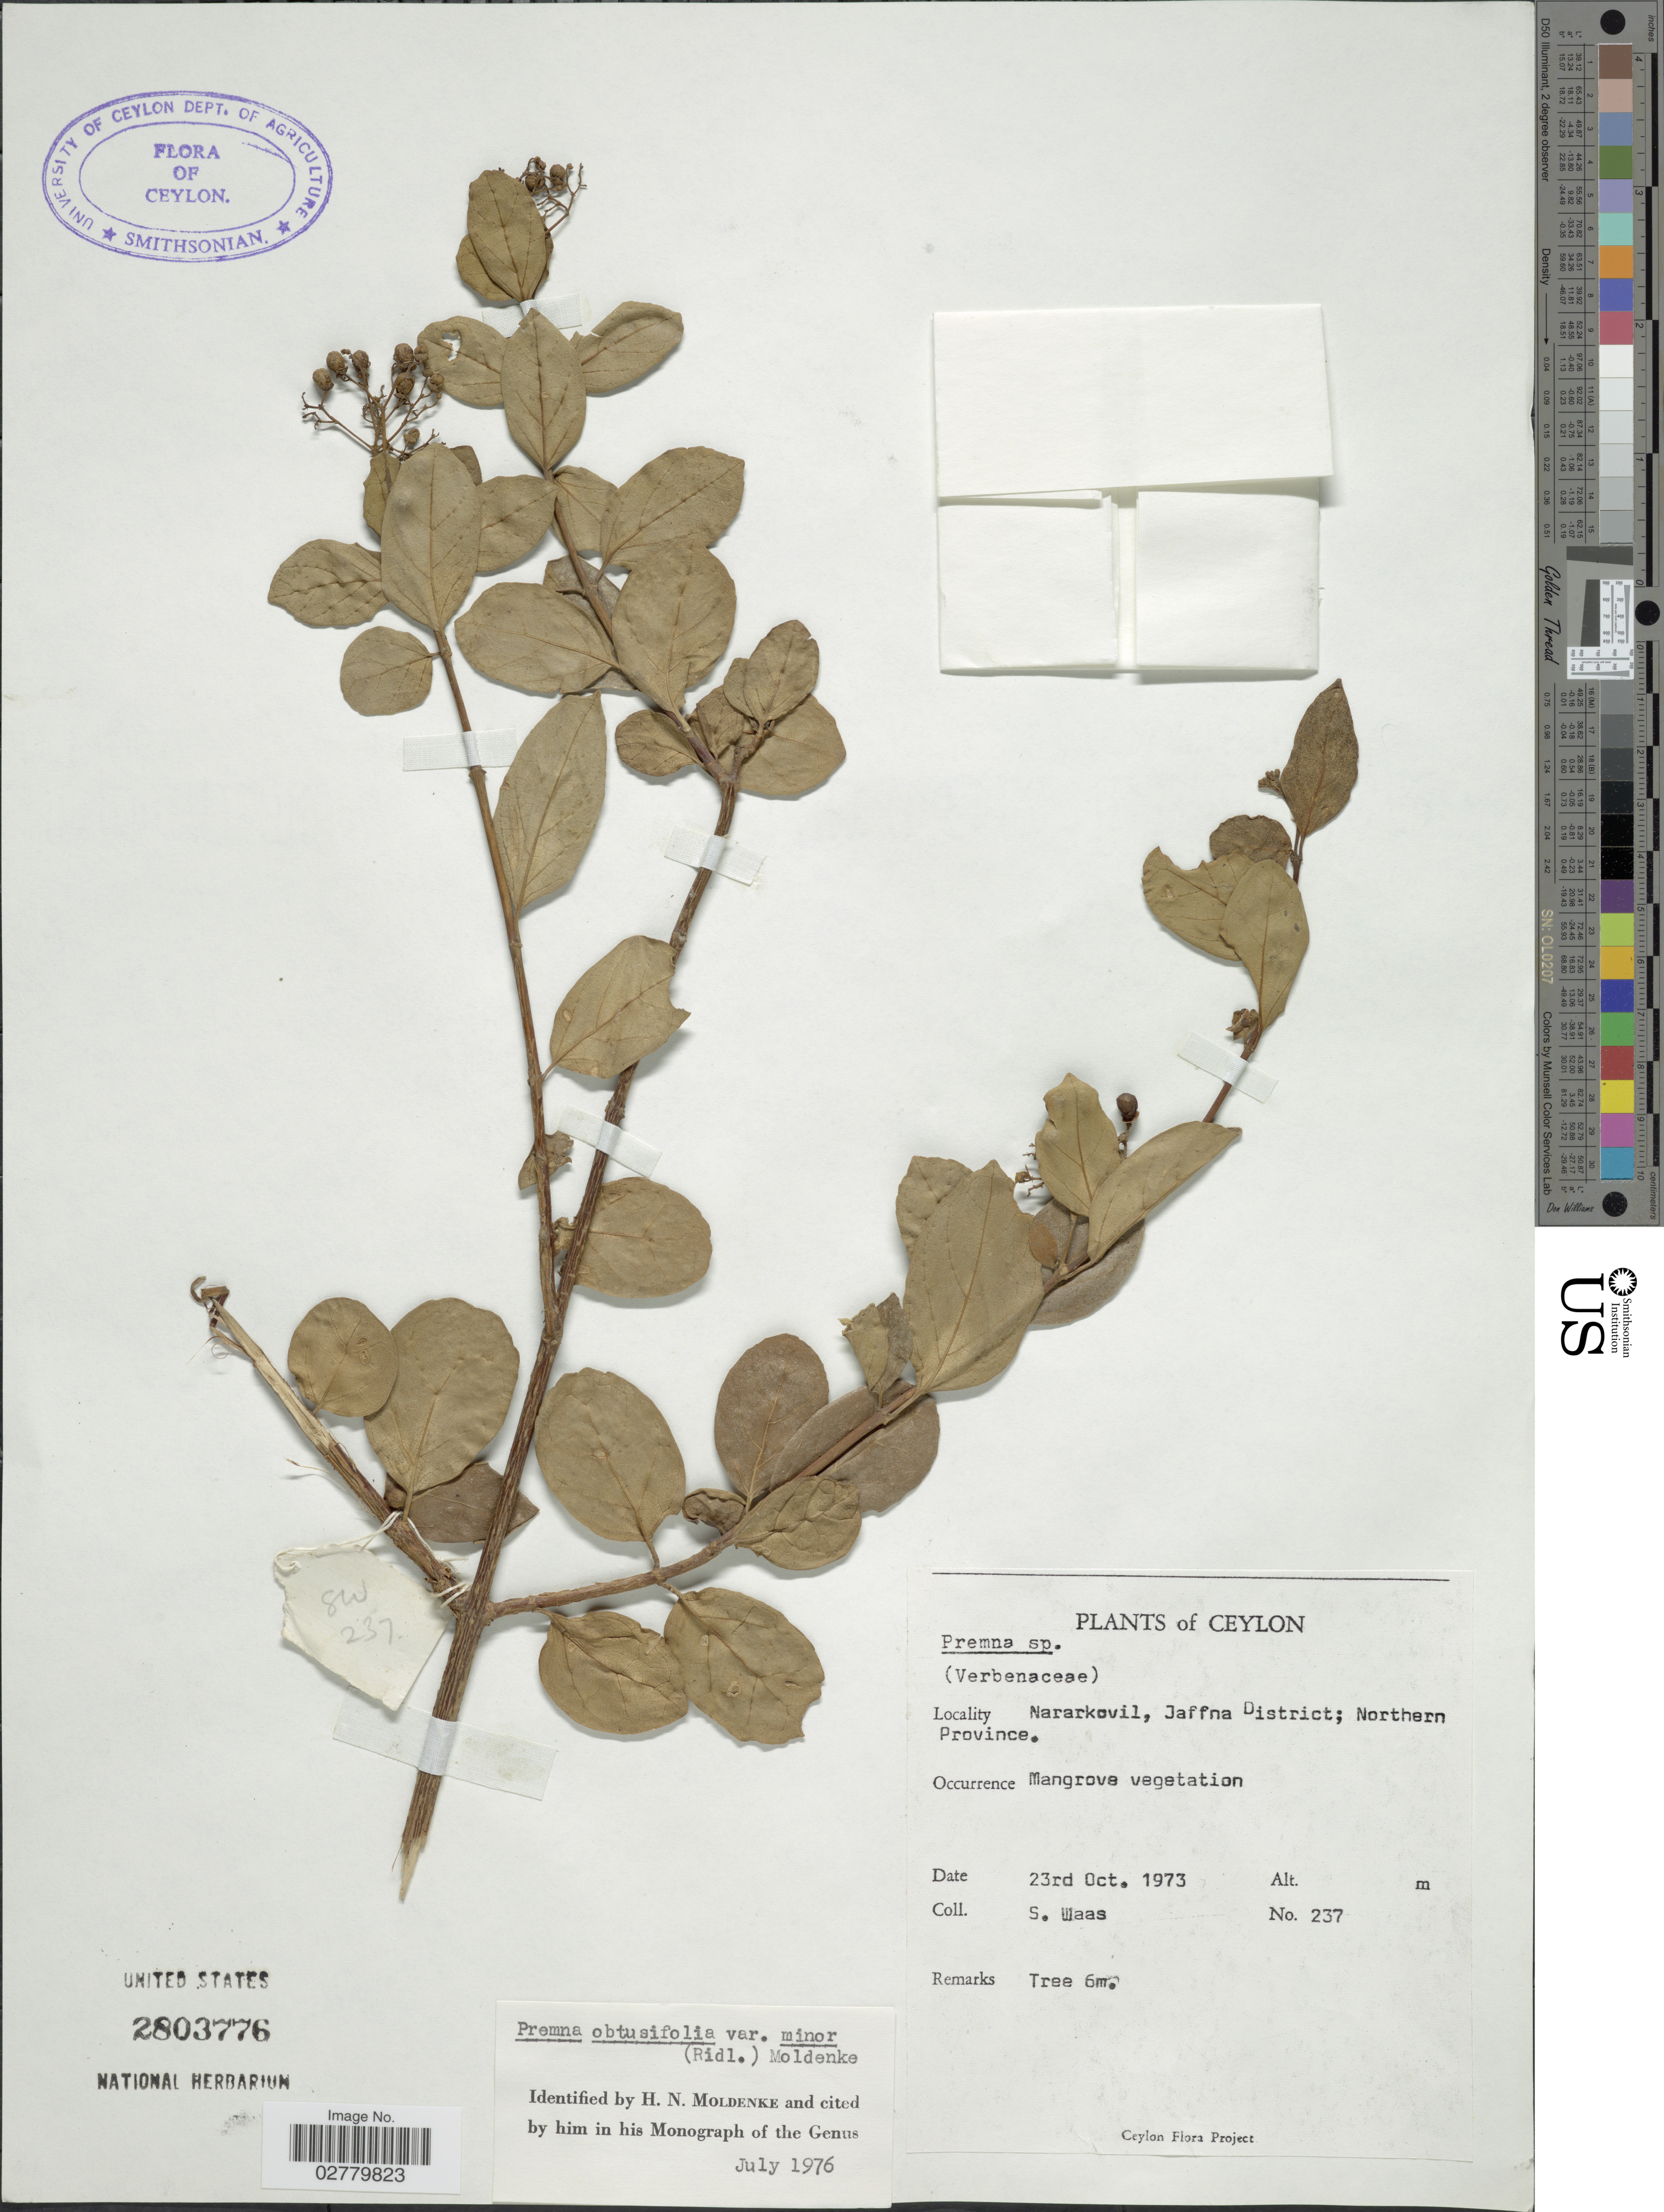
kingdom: Plantae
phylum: Tracheophyta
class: Magnoliopsida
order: Lamiales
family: Lamiaceae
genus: Premna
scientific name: Premna obtusifolia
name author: R. Br.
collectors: S. Waas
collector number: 237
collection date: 1973-10-23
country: Sri Lanka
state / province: Northern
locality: Ceylon. Nararkovil, Jaffna District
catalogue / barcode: US 2803776